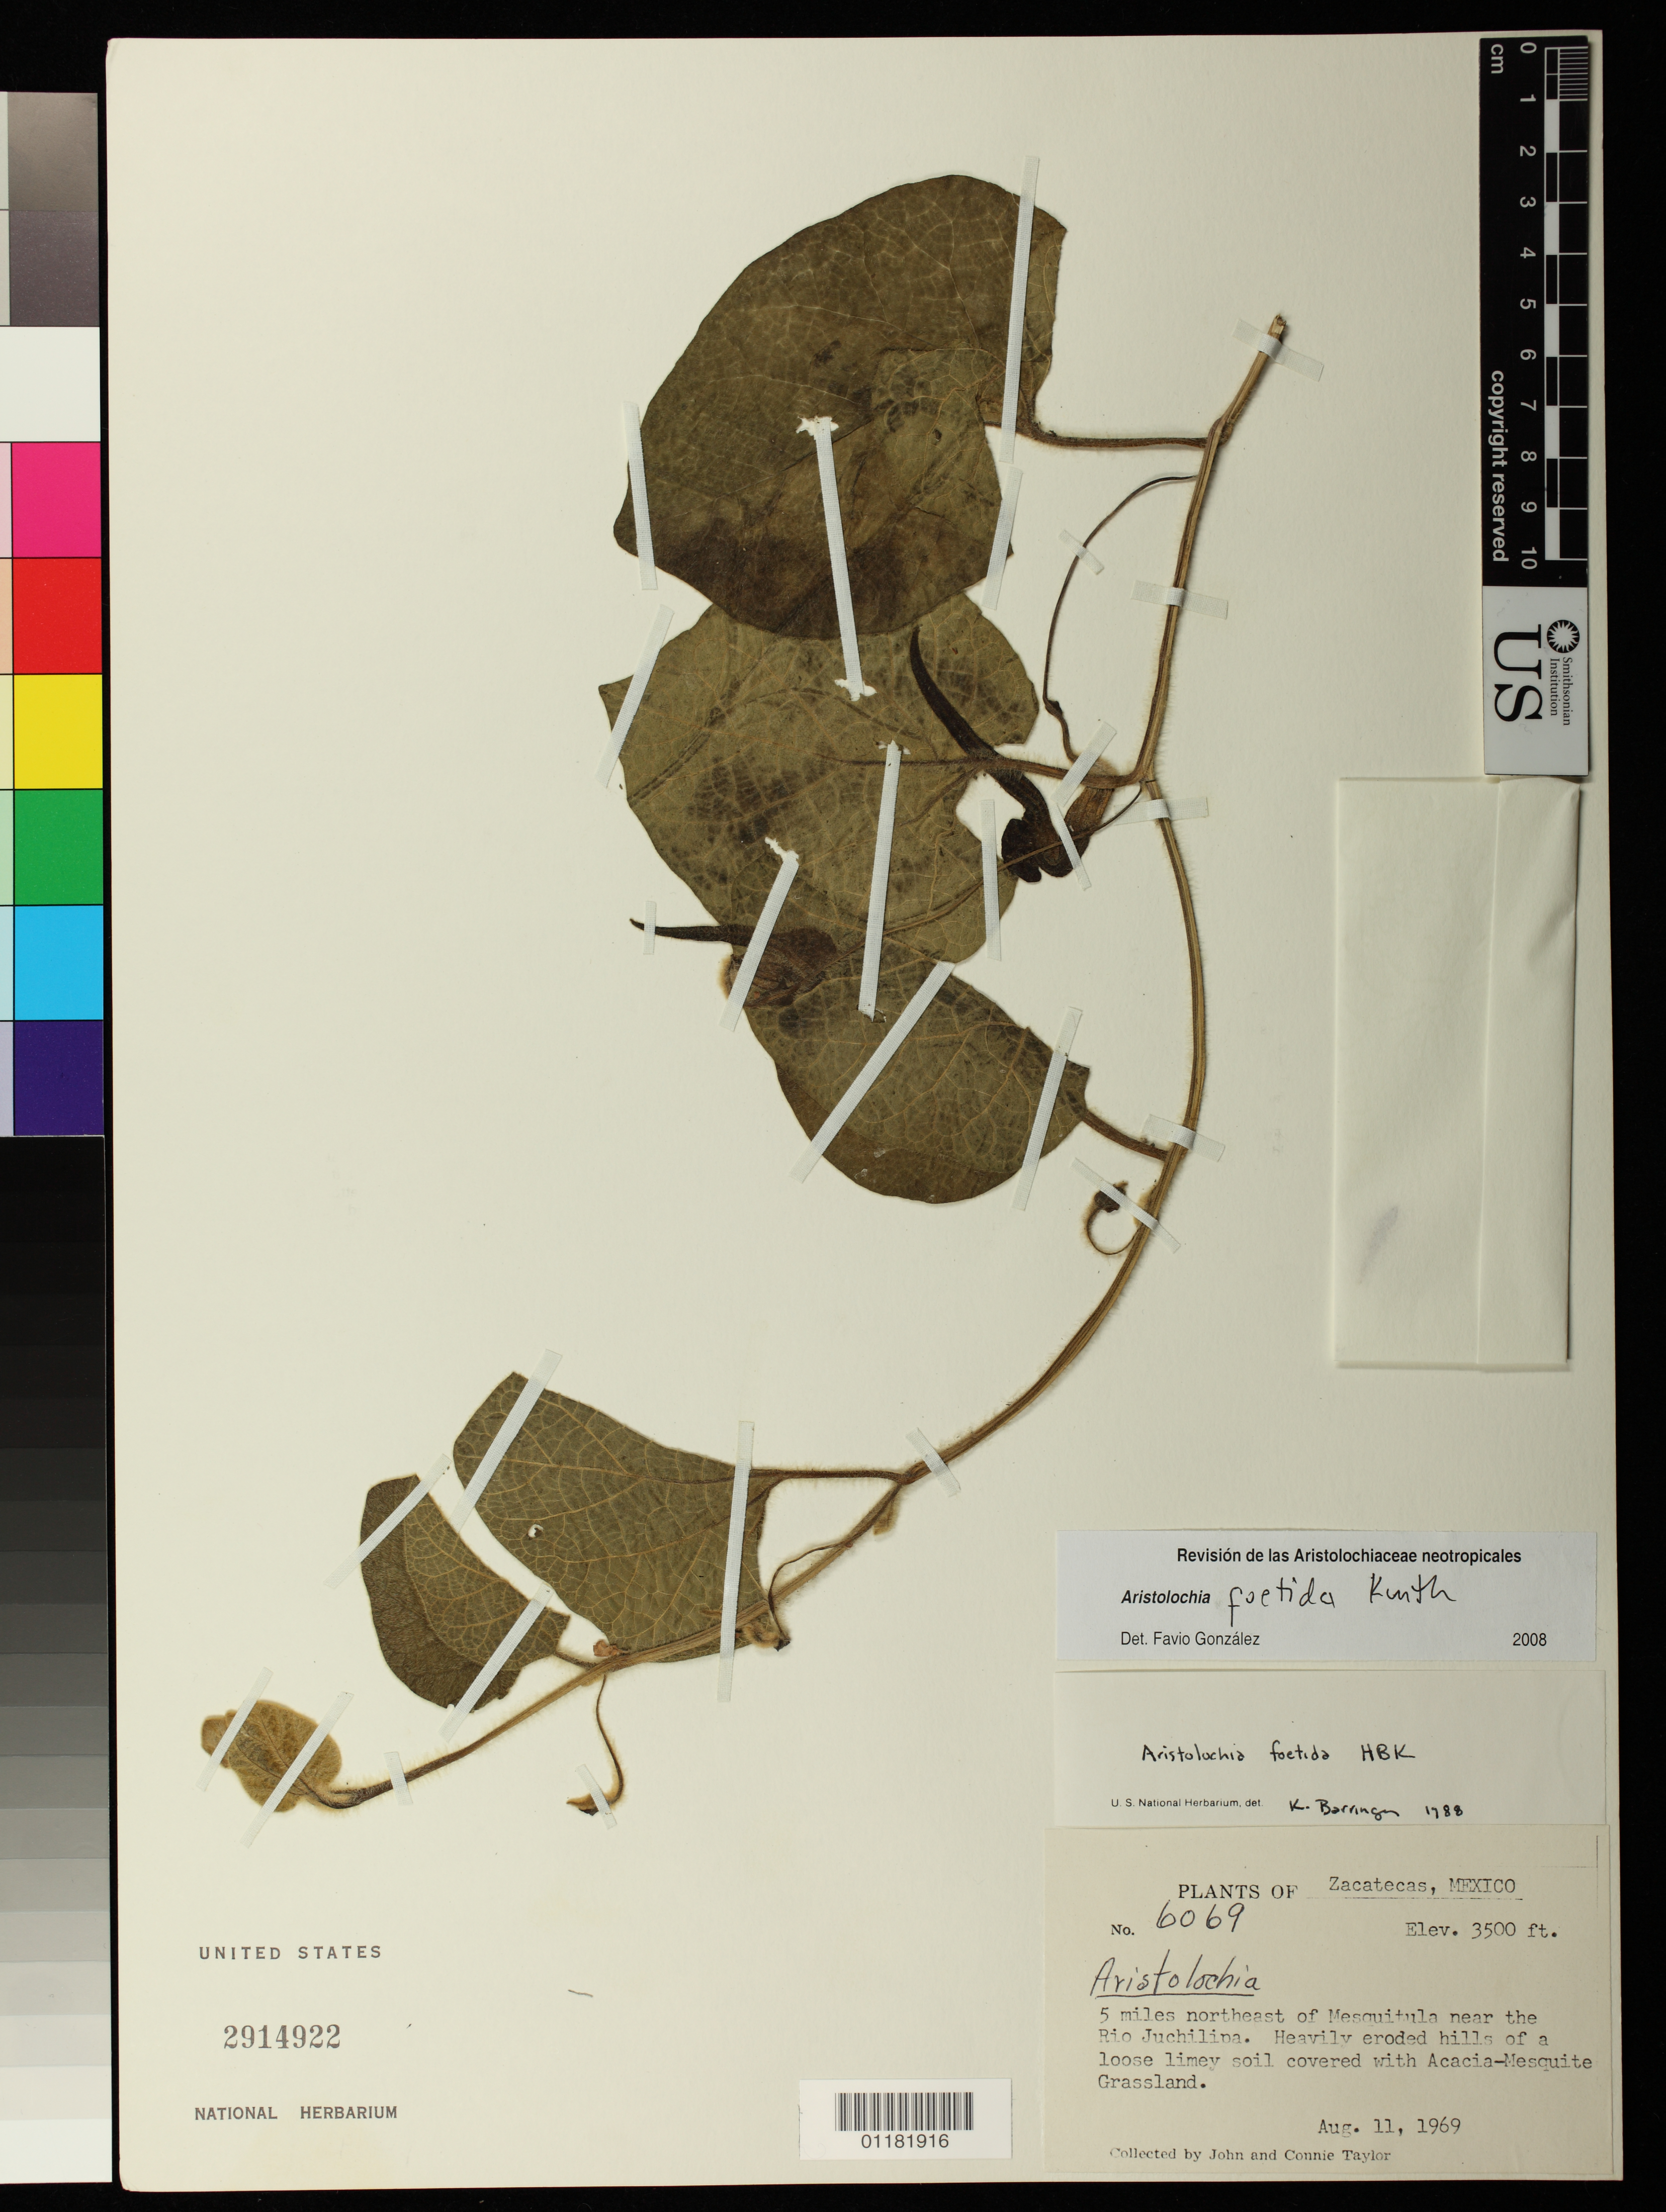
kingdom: Plantae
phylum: Tracheophyta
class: Magnoliopsida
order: Piperales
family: Aristolochiaceae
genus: Aristolochia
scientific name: Aristolochia foetida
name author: Kunth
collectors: J. Taylor & C. Taylor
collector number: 6069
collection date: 1969-08-11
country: Mexico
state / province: Zacatecas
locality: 5 miles NE of Mesquitula near the rio Juchilina.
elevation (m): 1067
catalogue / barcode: US 2914922